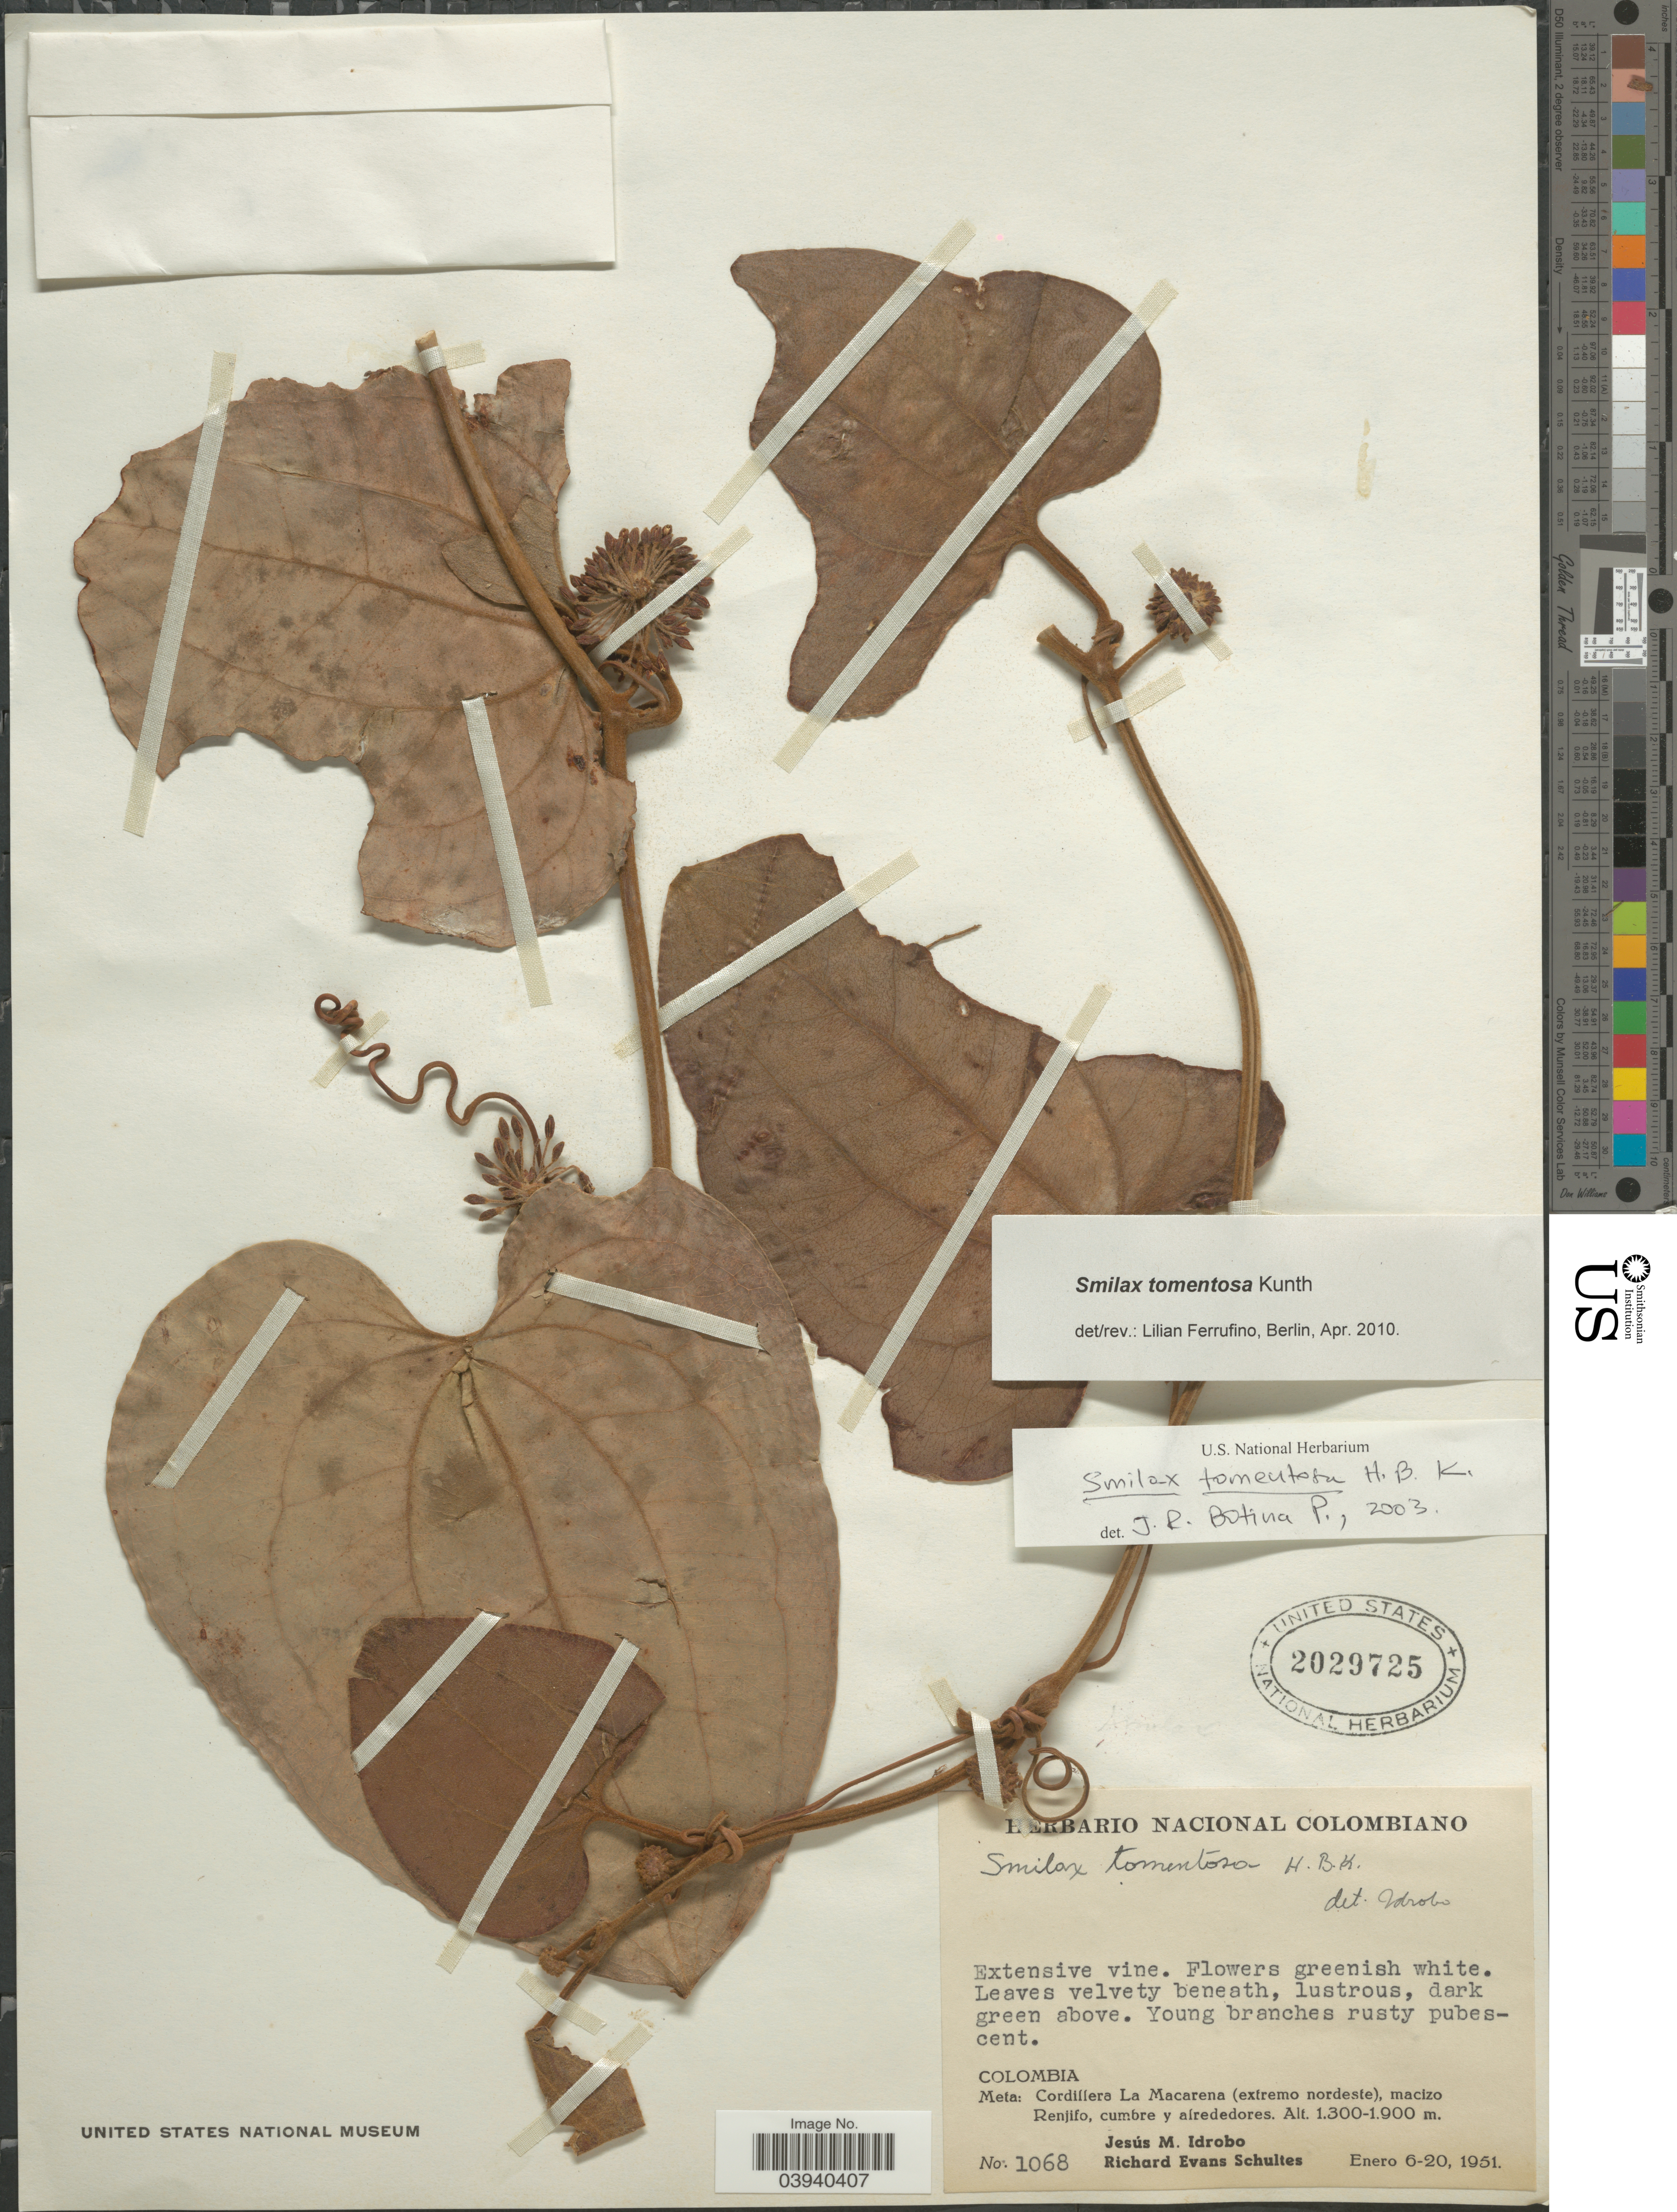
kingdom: Plantae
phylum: Tracheophyta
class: Liliopsida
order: Liliales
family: Smilacaceae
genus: Smilax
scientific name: Smilax tomentosa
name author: Kunth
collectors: J. M. Idrobo & R. E. Schultes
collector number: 1068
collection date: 1951-01-06/1951-01-20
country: Colombia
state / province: Meta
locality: Cordillera La Macarena (extremo nordeste), macizo Renjifo, cumbre y alrededores.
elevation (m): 1300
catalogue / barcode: US 2029725